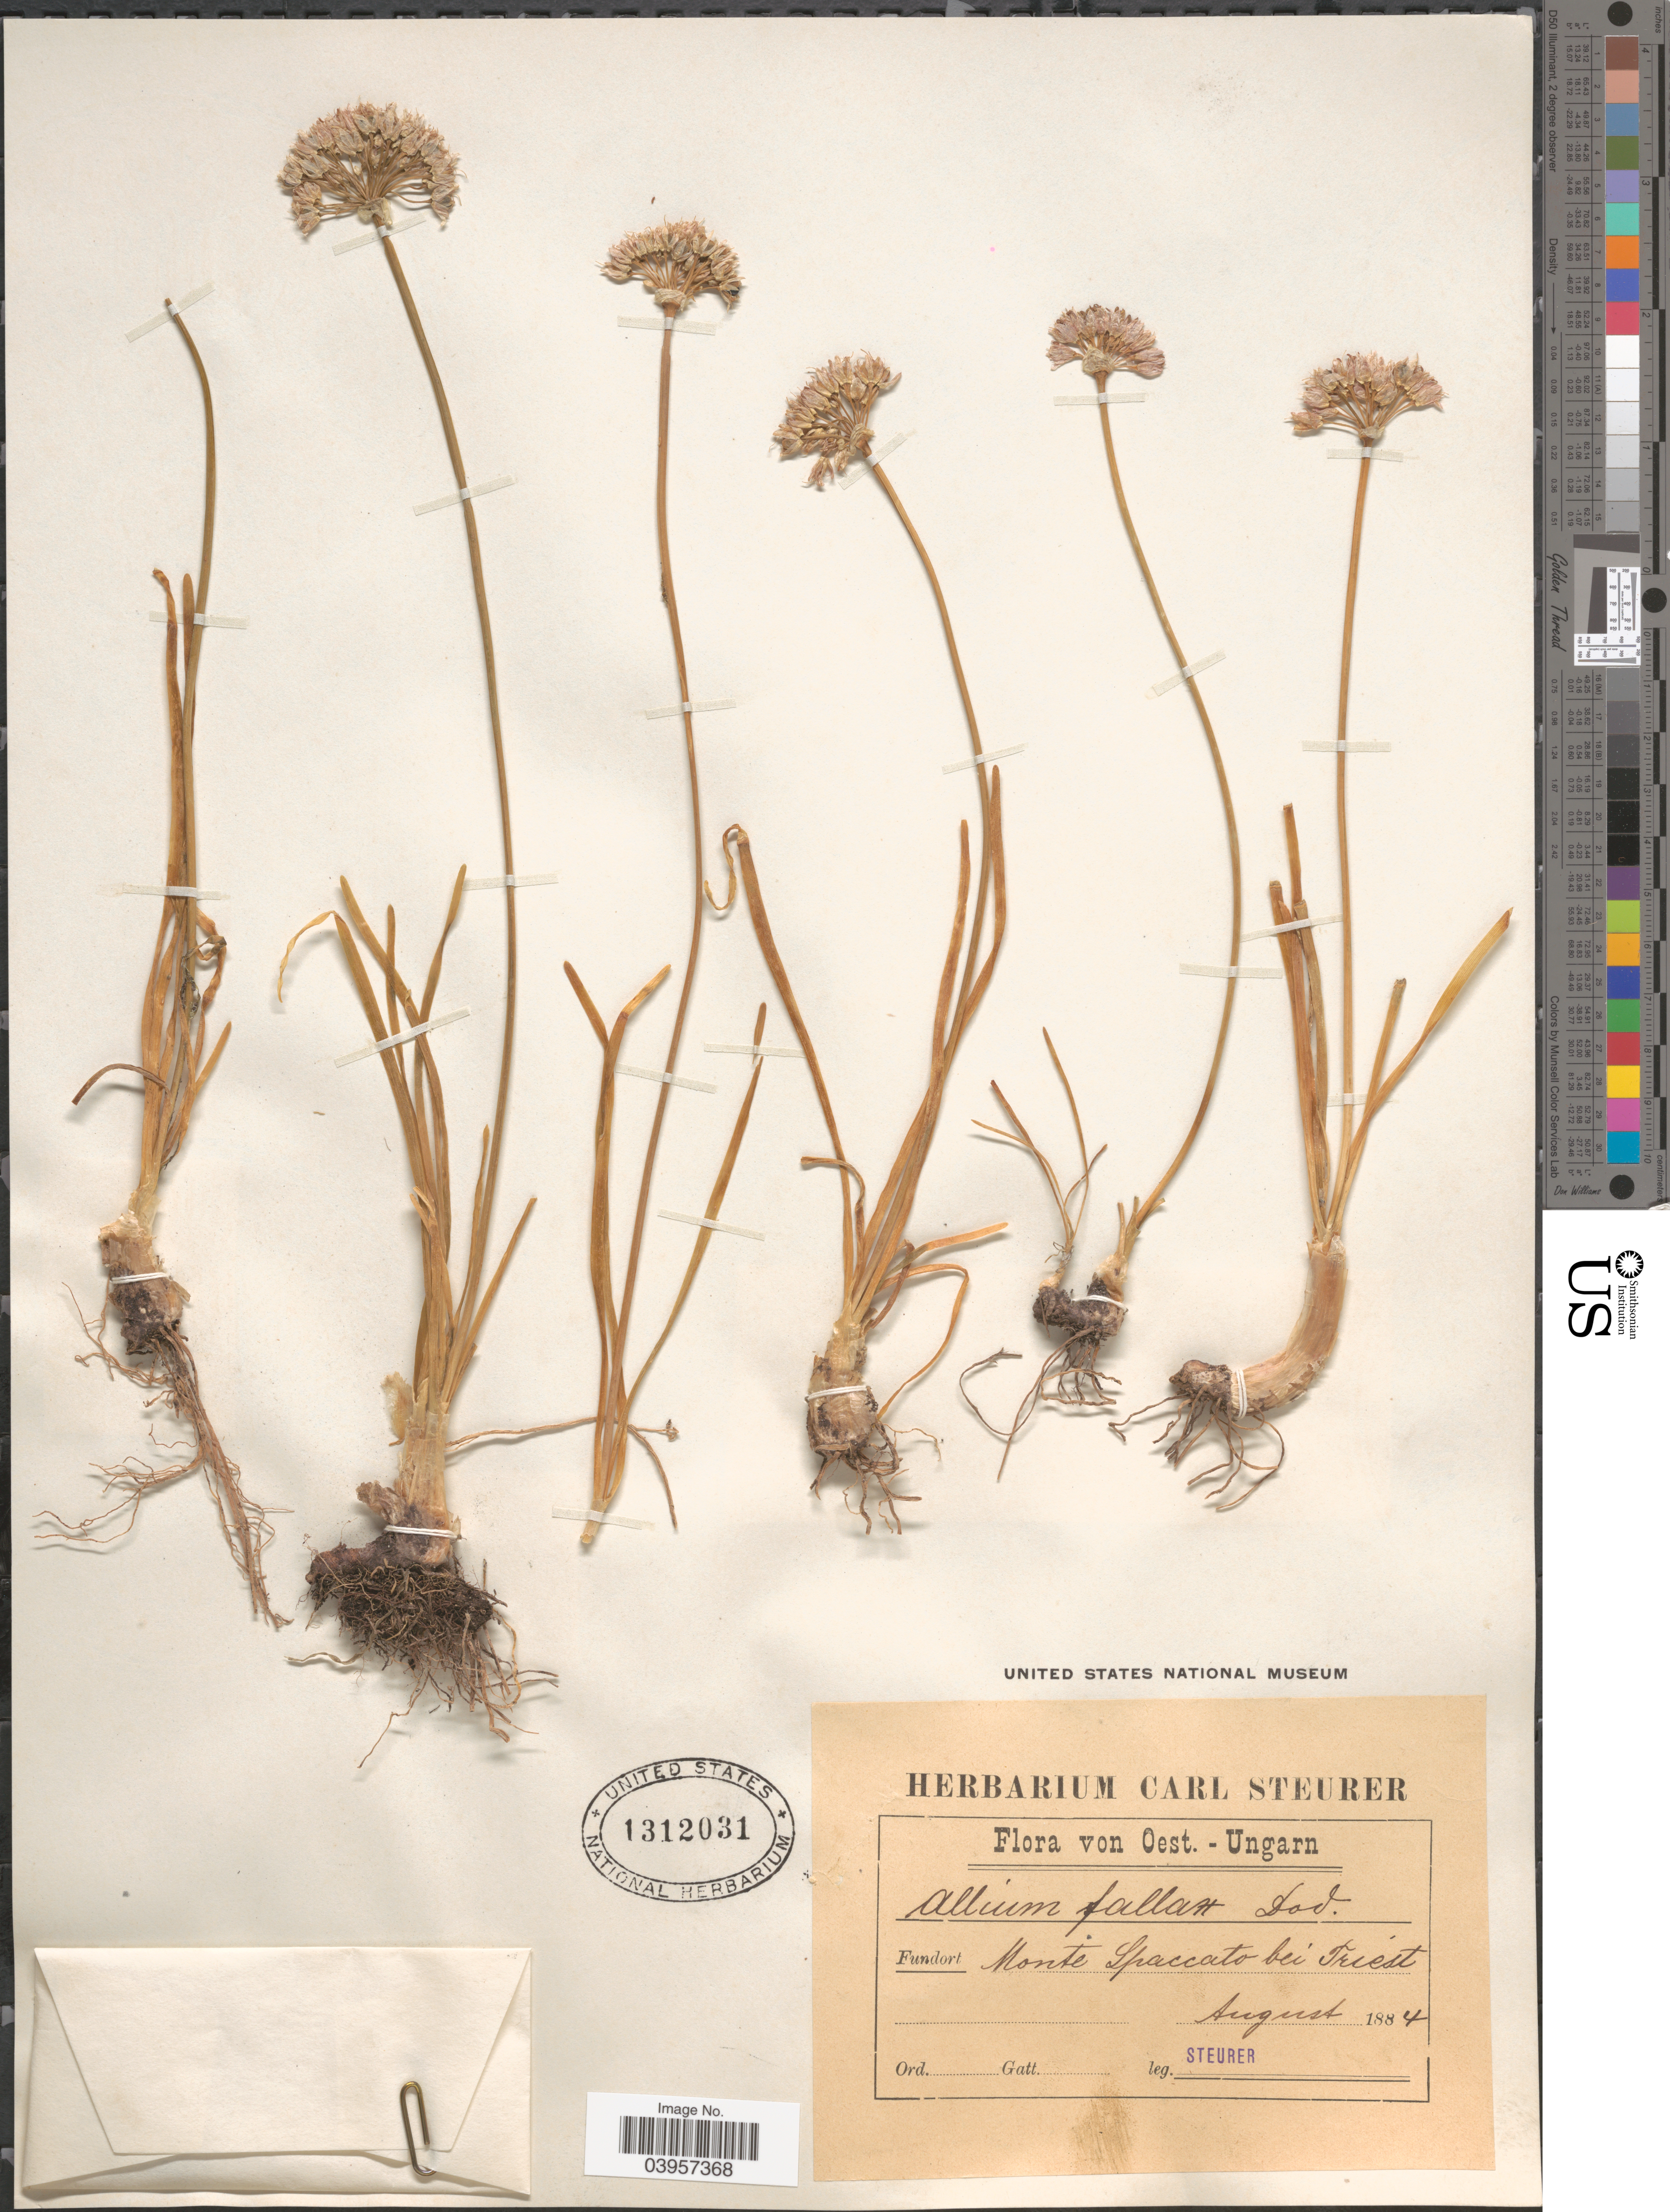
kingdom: Plantae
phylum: Tracheophyta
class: Liliopsida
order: Asparagales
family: Amaryllidaceae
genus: Allium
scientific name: Allium senescens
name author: L.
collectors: C. Steurer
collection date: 1884-08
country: Hungary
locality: Oest. - Ungarn. Fundort Monte Spaccato ei Triest.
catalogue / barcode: US 1312031